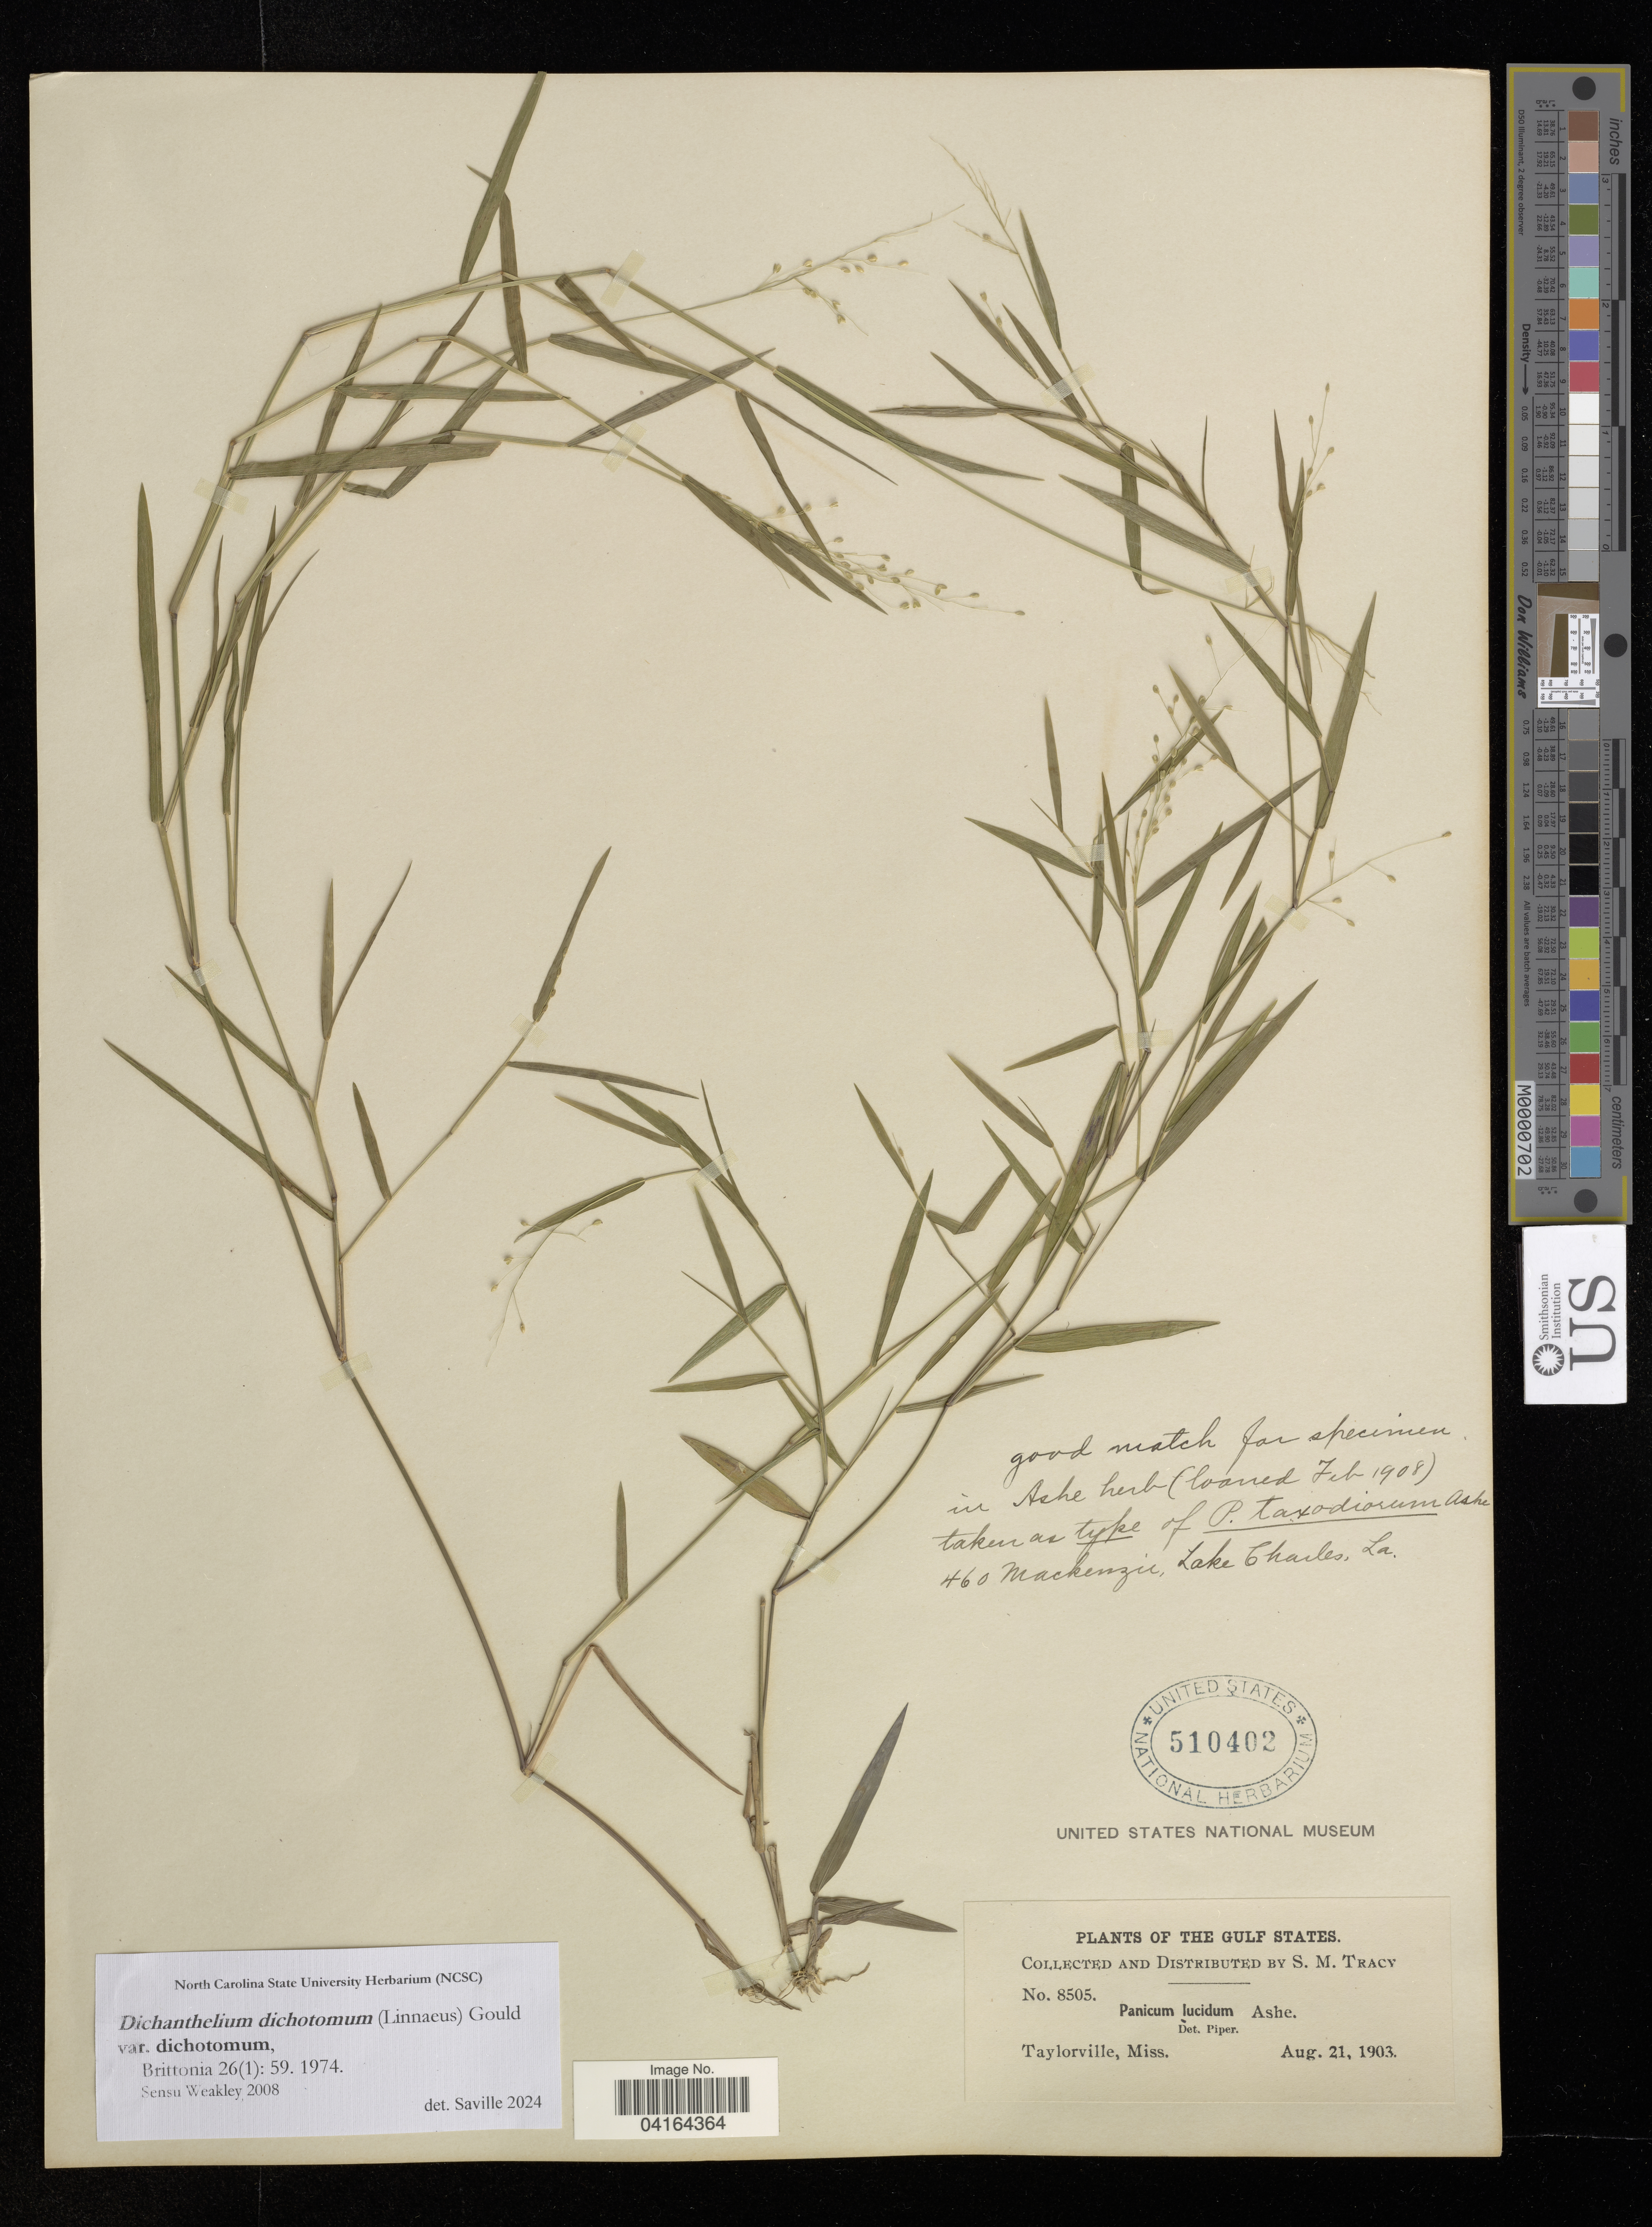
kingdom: Plantae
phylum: Tracheophyta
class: Liliopsida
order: Poales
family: Poaceae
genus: Dichanthelium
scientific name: Dichanthelium dichotomum var. dichotomum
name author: (L.) Gould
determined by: Saville, A. C., (NCSC), North Carolina State University (UNITED STATES)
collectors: S. M. Tracy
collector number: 8505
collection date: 1903-08-21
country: United States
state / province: Mississippi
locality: The Gulf States. Taylorville.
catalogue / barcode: US 510402